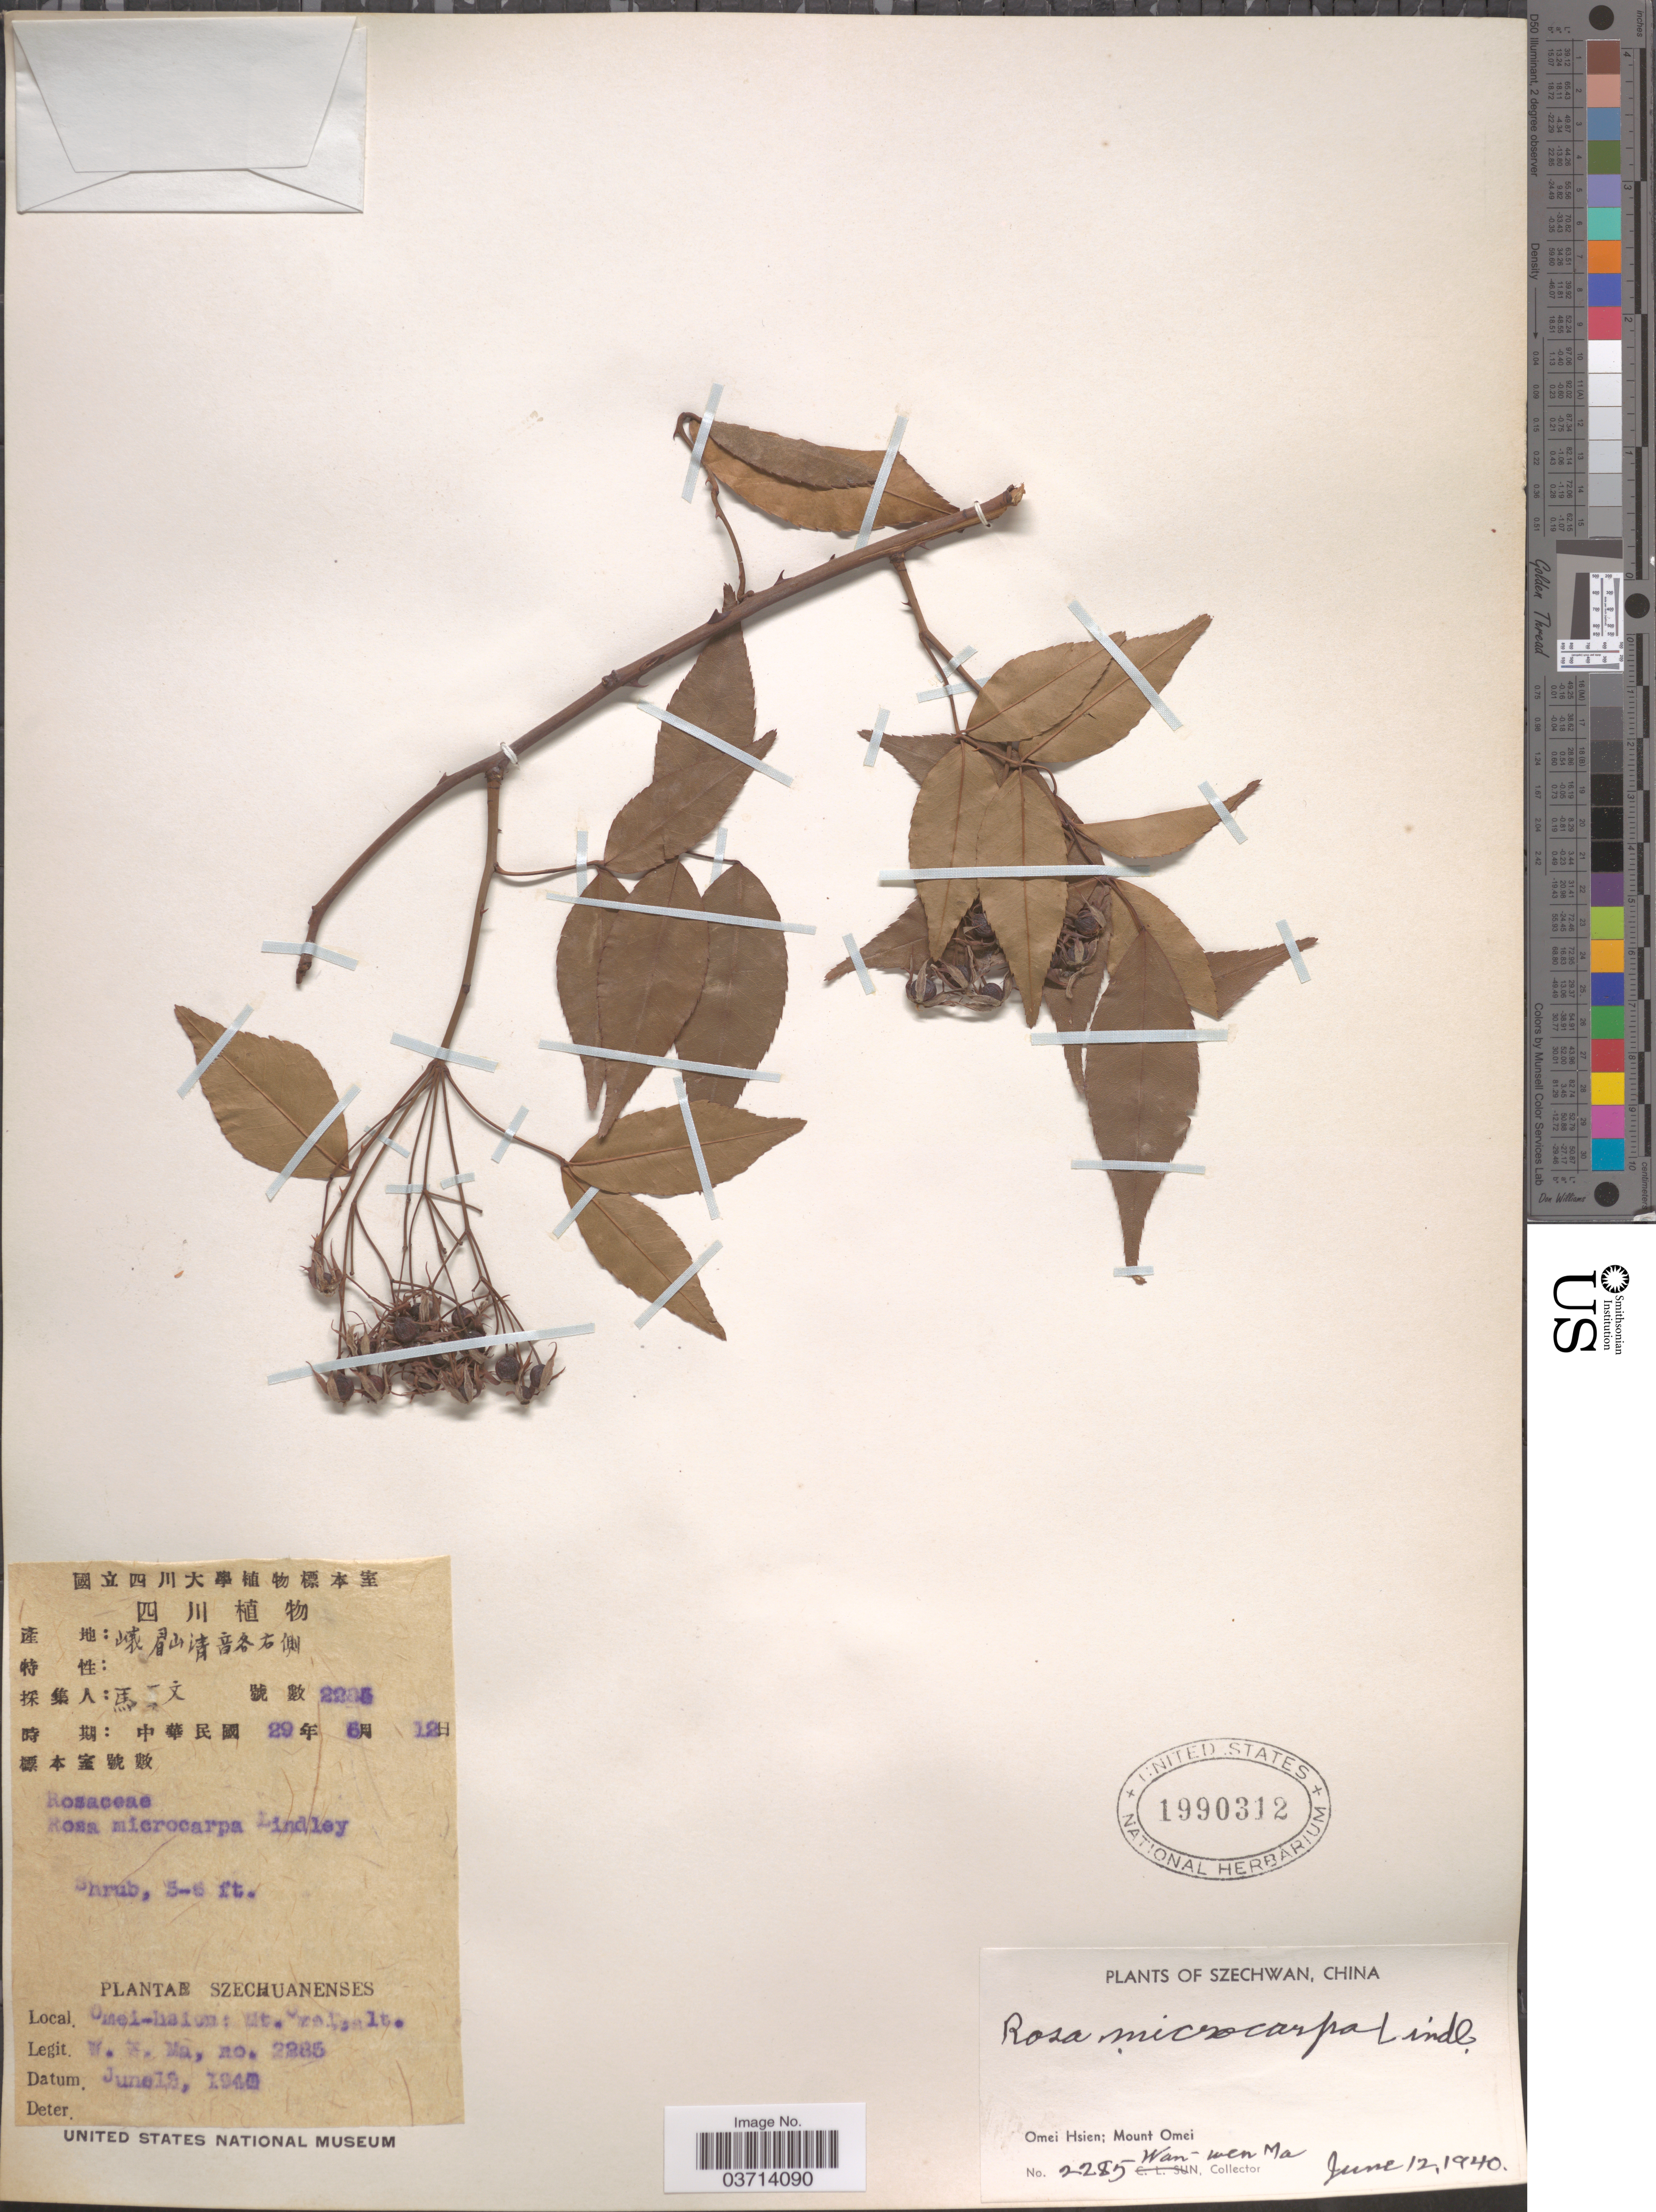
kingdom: Plantae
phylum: Tracheophyta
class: Magnoliopsida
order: Rosales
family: Rosaceae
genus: Rosa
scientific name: Rosa indica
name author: L.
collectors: W. Ma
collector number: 2285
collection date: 1940-06-12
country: China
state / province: Sichuan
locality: Szechuanenses. Omei Hsien; Mount Omei.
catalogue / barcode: US 1990312